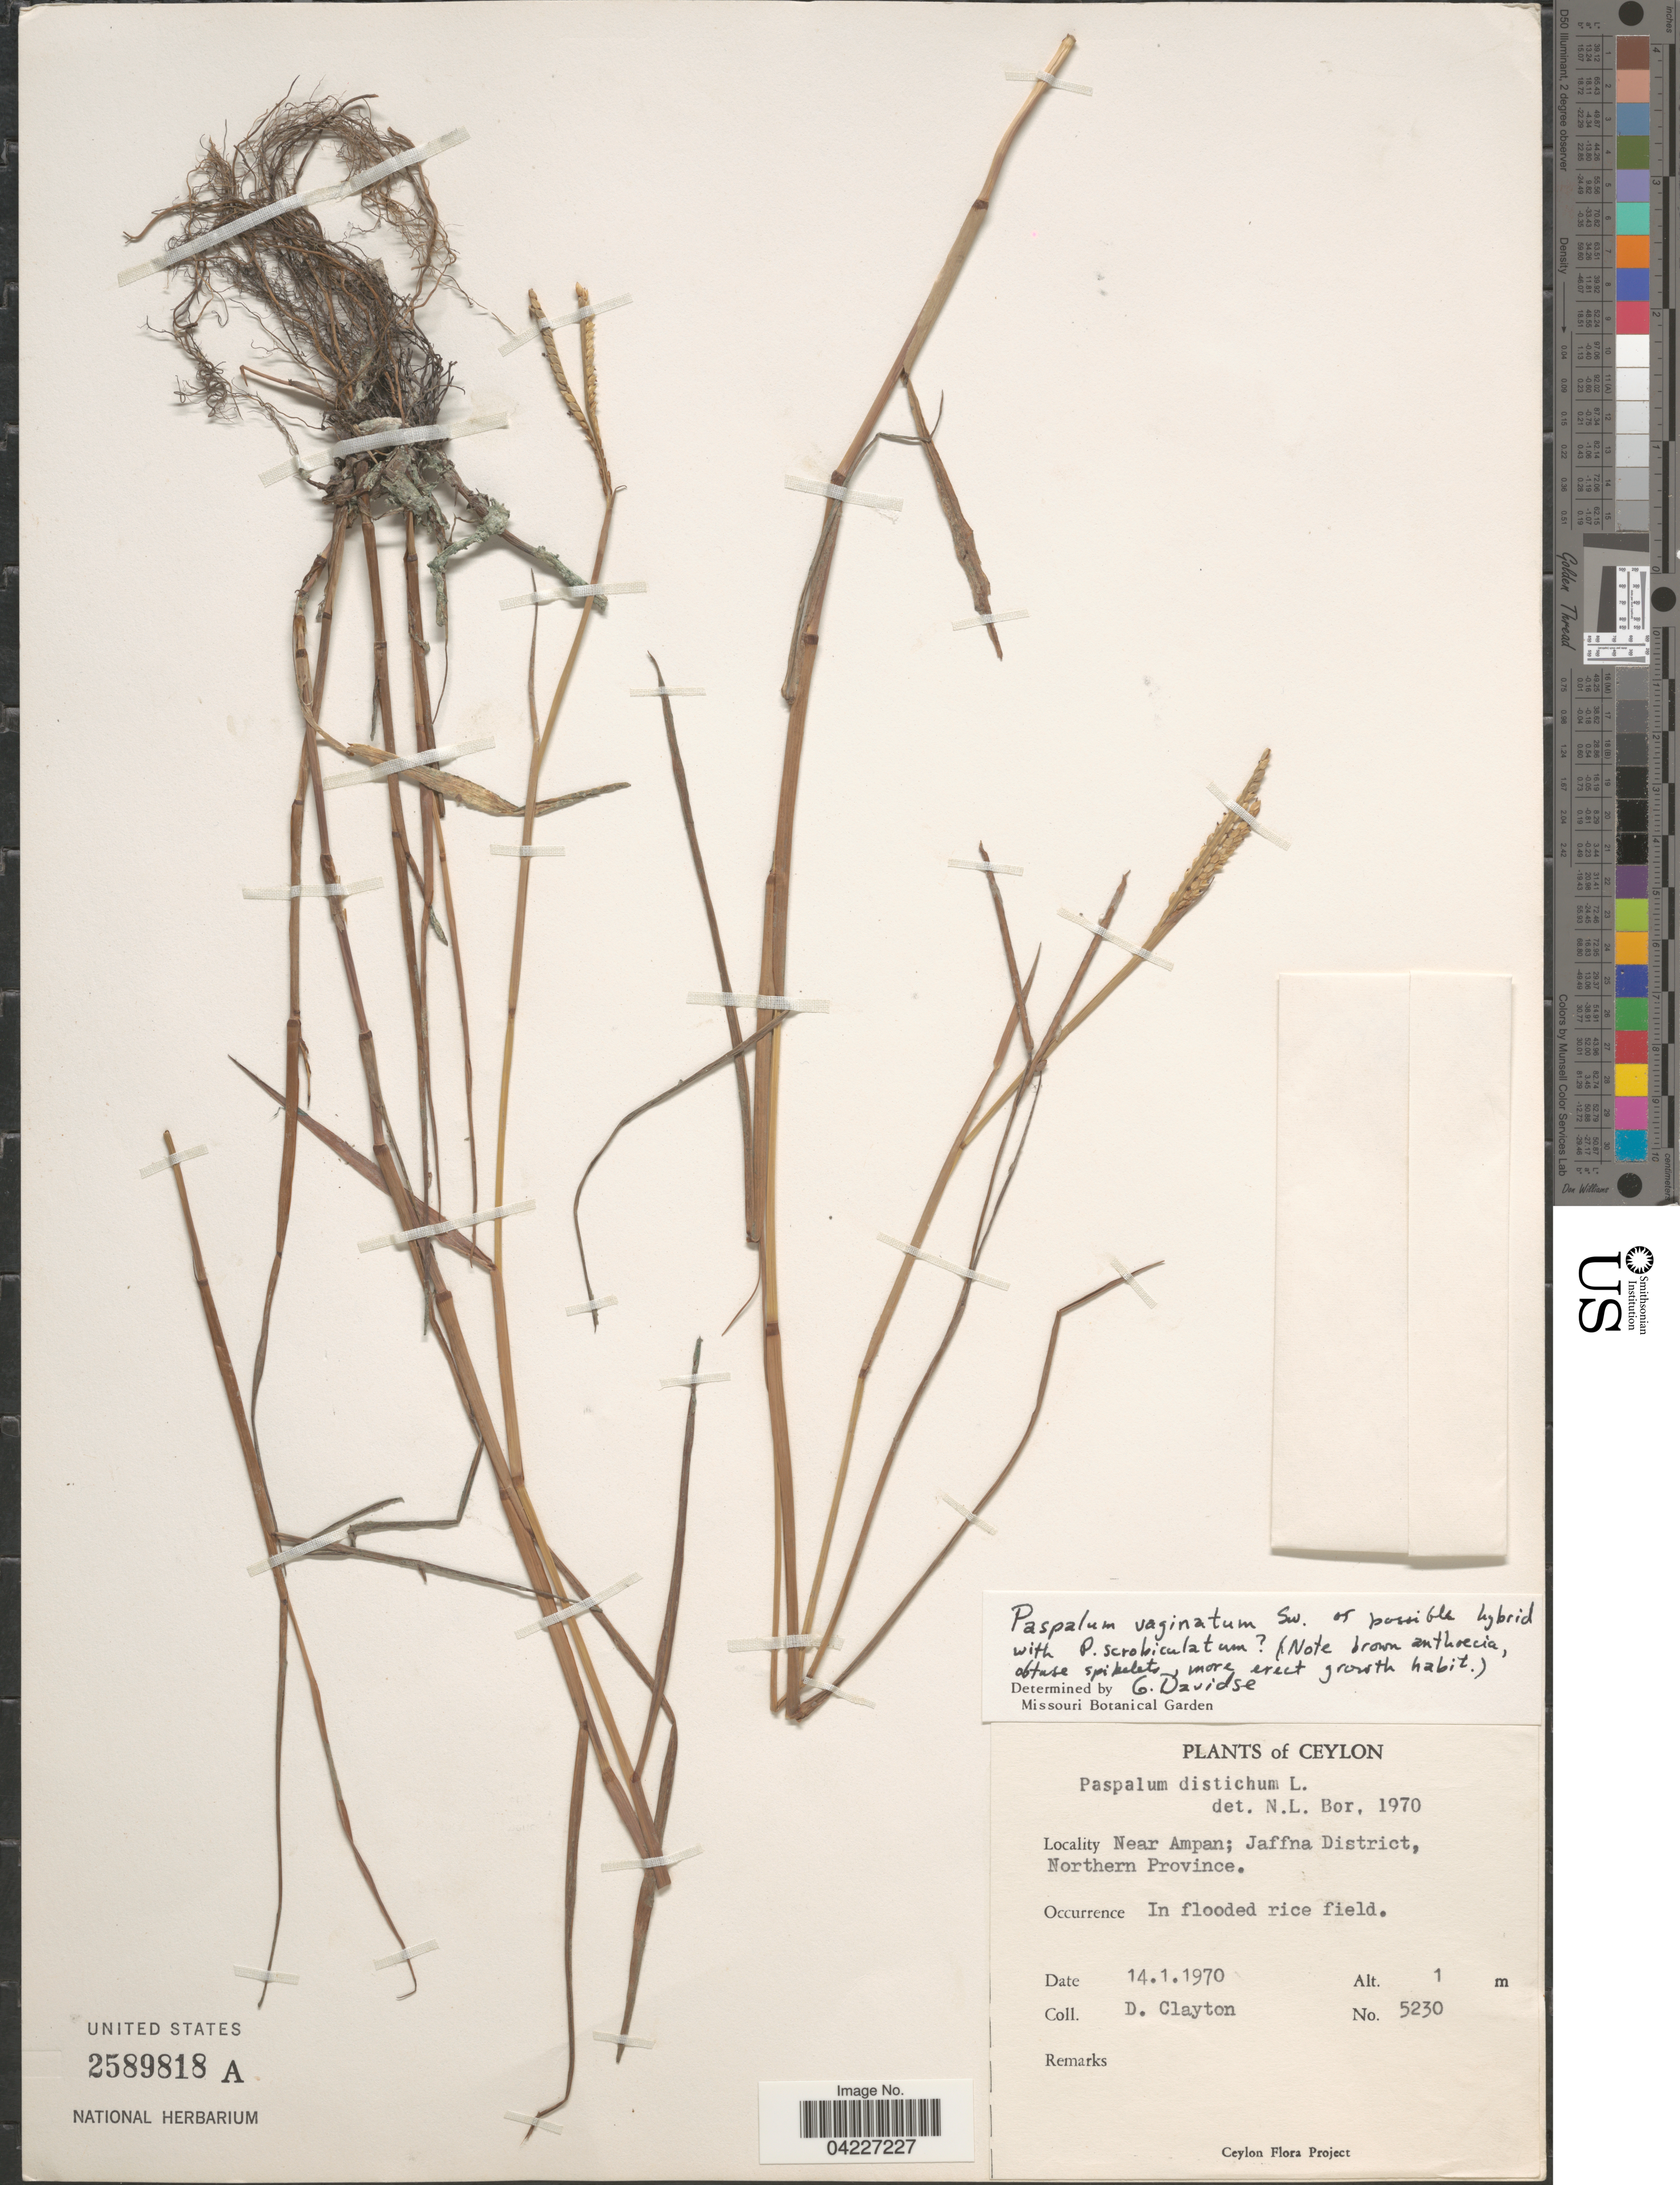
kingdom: Plantae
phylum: Tracheophyta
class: Liliopsida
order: Poales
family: Poaceae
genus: Paspalum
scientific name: Paspalum distichum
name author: L.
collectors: D. Clayton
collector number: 5230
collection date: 1970-01-14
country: Sri Lanka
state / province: Northern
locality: Ceylon. Near Ampan; Jaffna District.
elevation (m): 1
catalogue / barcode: US 2589818A